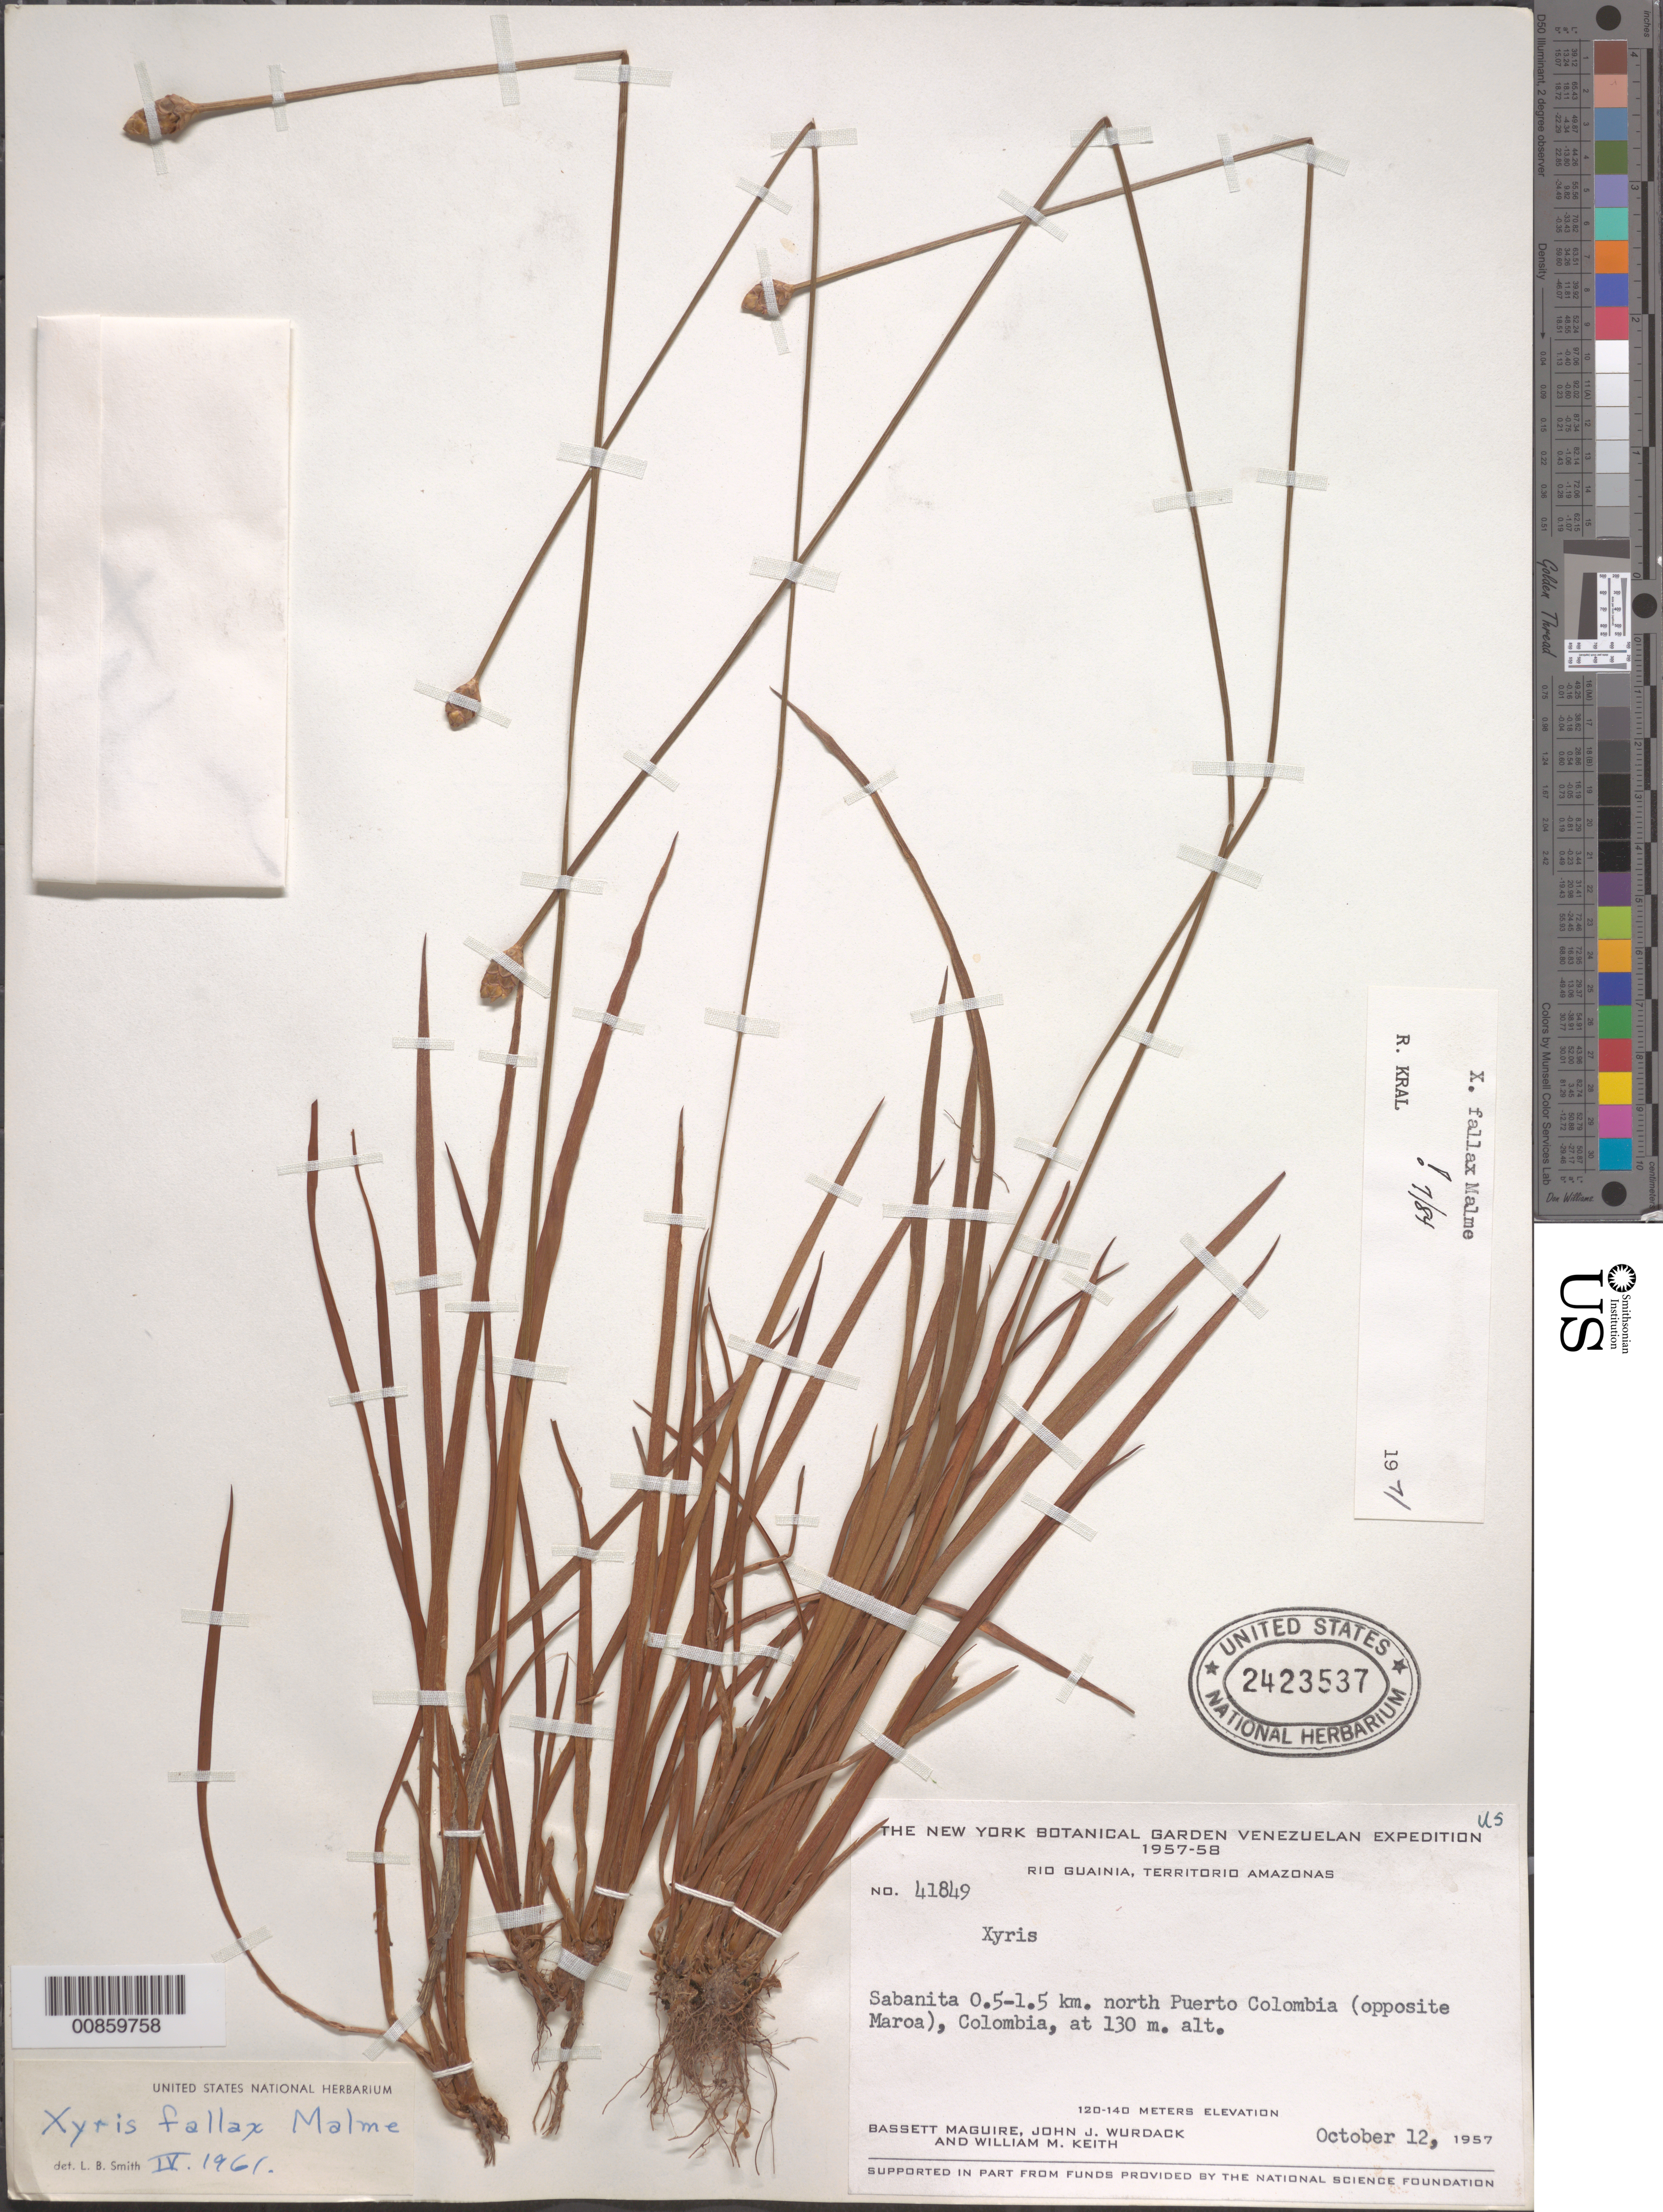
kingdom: Plantae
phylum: Tracheophyta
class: Liliopsida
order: Poales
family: Xyridaceae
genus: Xyris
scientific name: Xyris fallax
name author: Malme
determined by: Kral, Robert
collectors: B. Maguire, J. J. Wurdack & W. Keith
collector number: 41849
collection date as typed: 12-Oct-57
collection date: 1957-10-12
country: Colombia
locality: Río Guainía, 0.5-1.5 km N of Puerto Colombia (opposite Maroa)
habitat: Sabanita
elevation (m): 130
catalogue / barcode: US 2423537